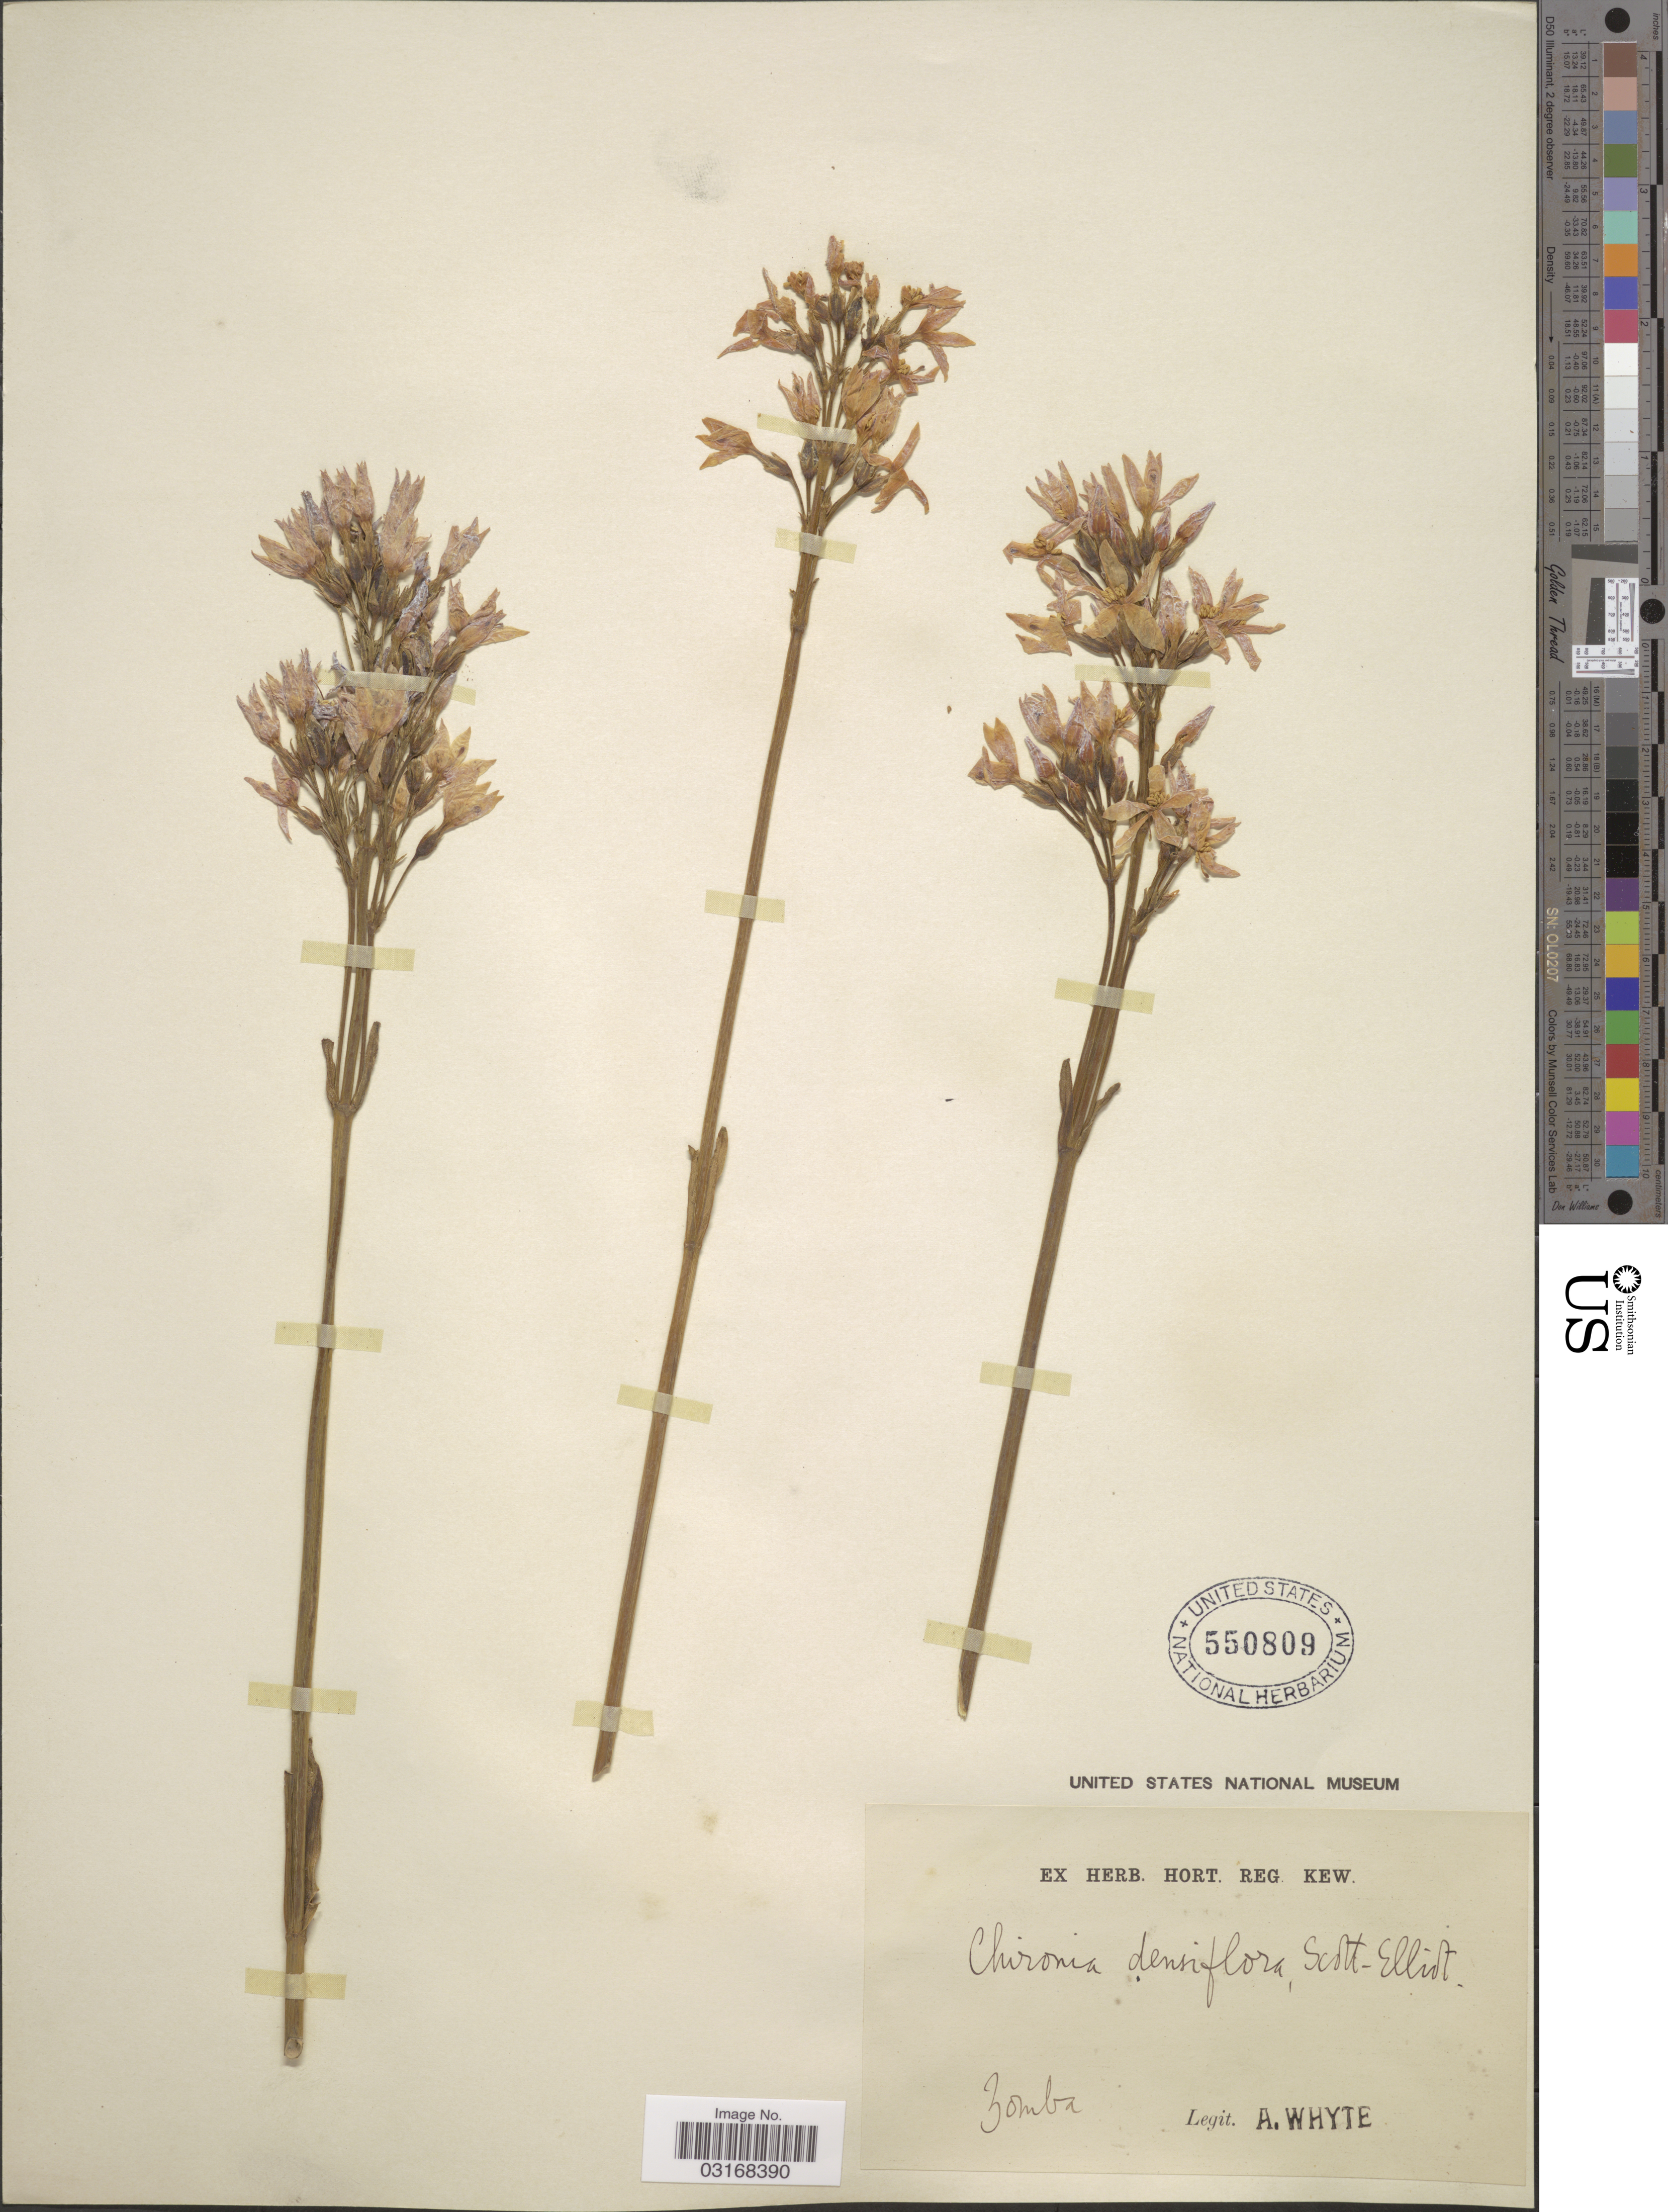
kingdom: Plantae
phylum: Tracheophyta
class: Magnoliopsida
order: Gentianales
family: Gentianaceae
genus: Chironia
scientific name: Chironia densiflora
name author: Scott Elliot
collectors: A. Whyte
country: Malawi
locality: Zomba.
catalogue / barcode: US 550809